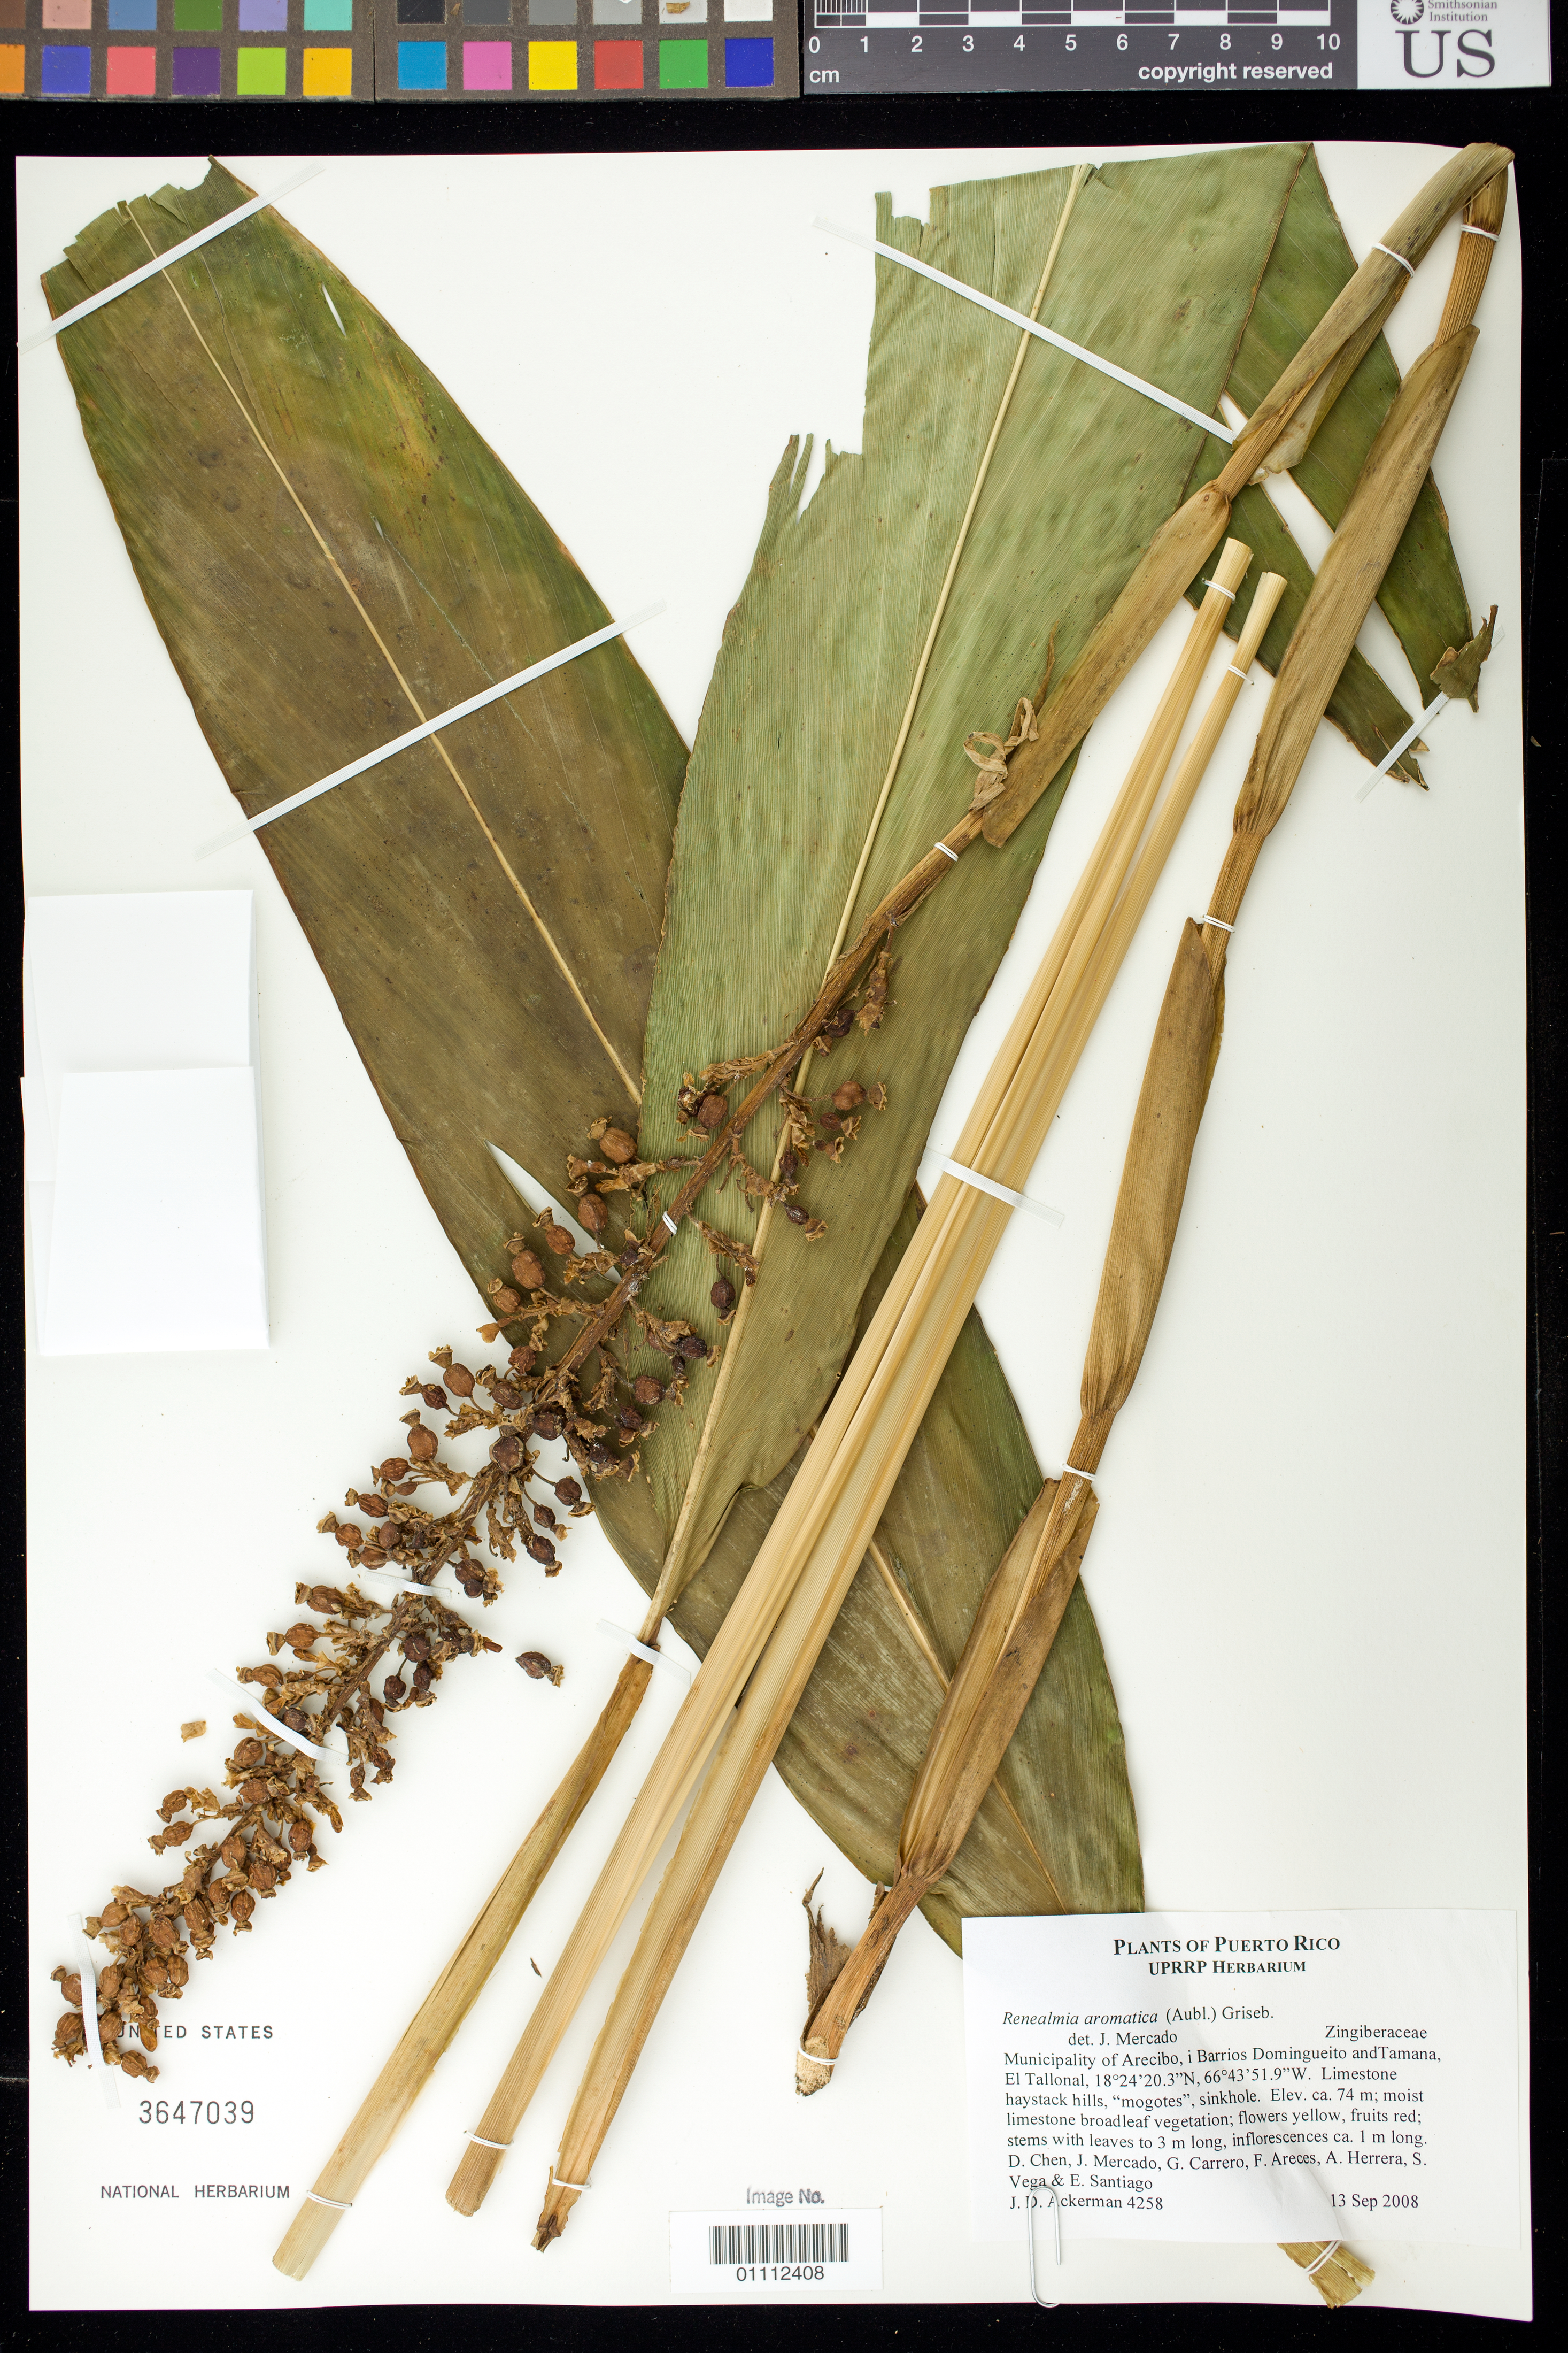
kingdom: Plantae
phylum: Tracheophyta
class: Liliopsida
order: Zingiberales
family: Zingiberaceae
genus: Renealmia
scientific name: Renealmia aromatica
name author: (Aubl.) Griseb.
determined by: Mercado, J.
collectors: J. D. Ackerman, D. Chen, J. Mercado, G. Carrero, F. Areces Berazaín, A. Herrera, S. Vega & E. Santiago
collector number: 4258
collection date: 2008-09-13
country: Puerto Rico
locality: Mun. Arecibo, Barrios Domingueito and Tamana, El Tallonal.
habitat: Limestone haystack hills, "mogotes", sinkhole. Moist limestone broadleaf vegetation.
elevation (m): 74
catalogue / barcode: US 3647039